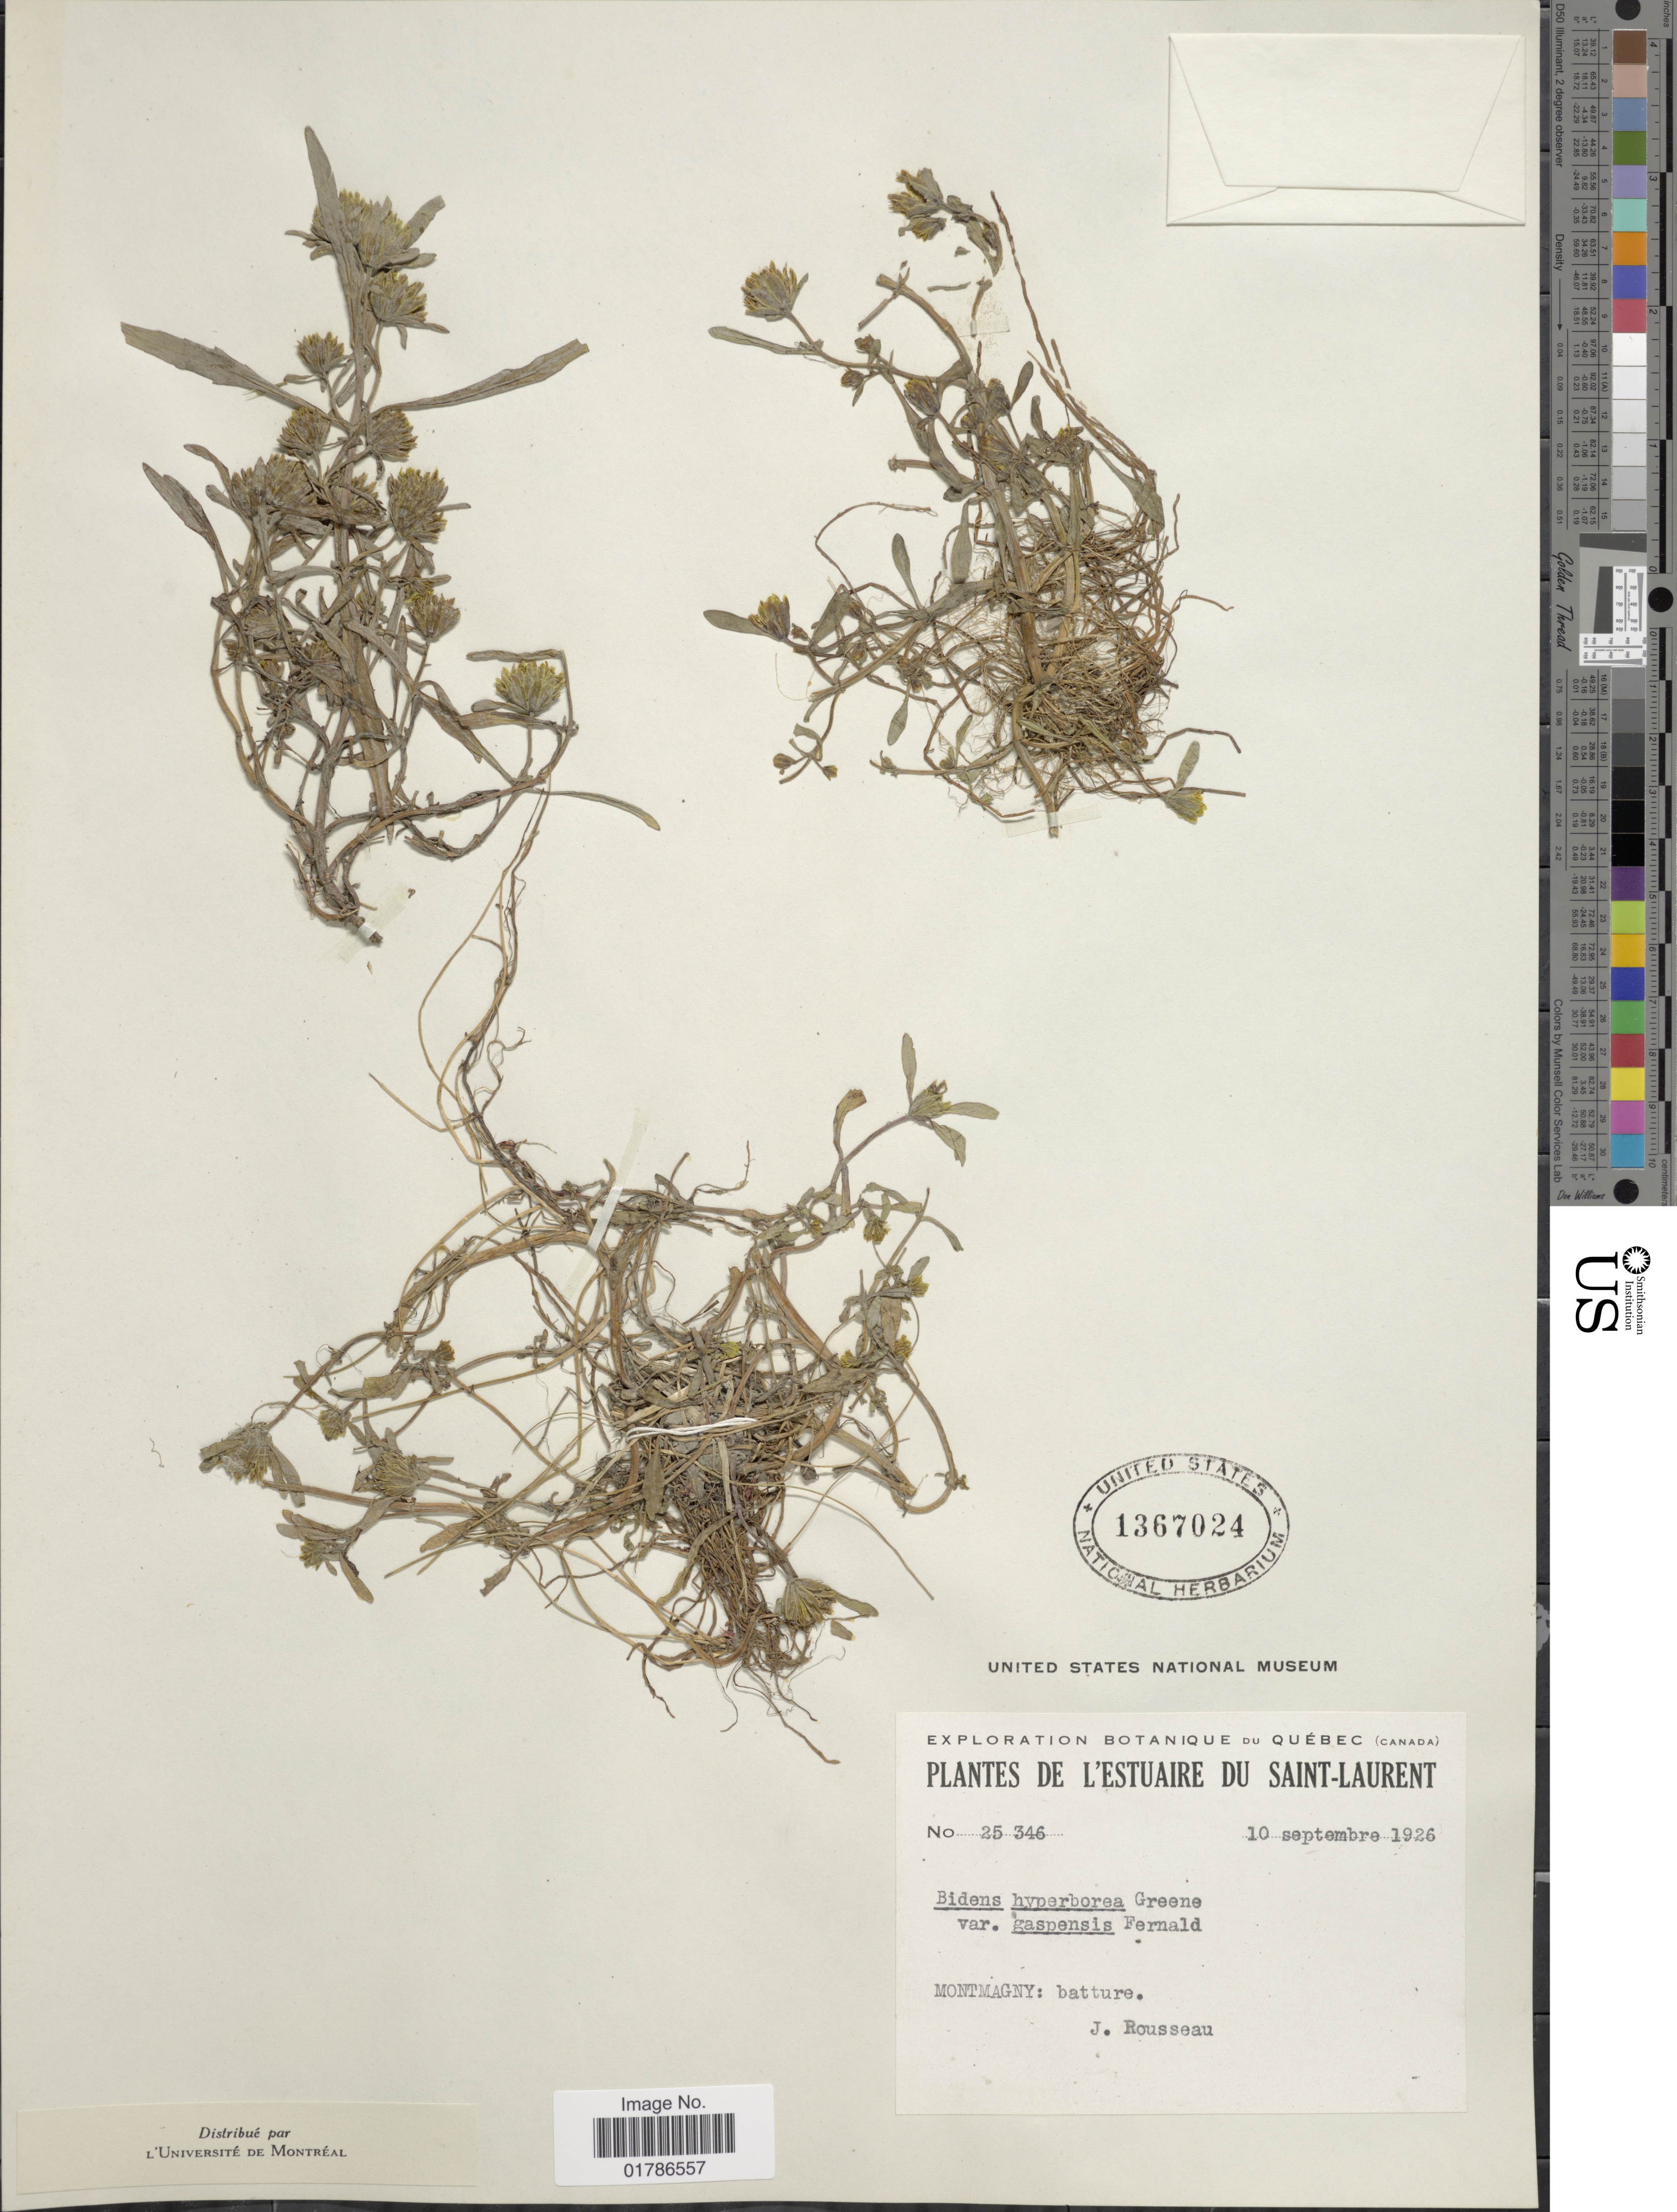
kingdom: Plantae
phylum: Tracheophyta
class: Magnoliopsida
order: Asterales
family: Asteraceae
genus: Bidens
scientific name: Bidens hyperborea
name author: Greene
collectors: J. Rousseau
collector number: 25346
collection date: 1926-09-10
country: Canada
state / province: Quebec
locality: L'estuaire Du Saint- Laurent, Montmagny: batture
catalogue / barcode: US 1367024